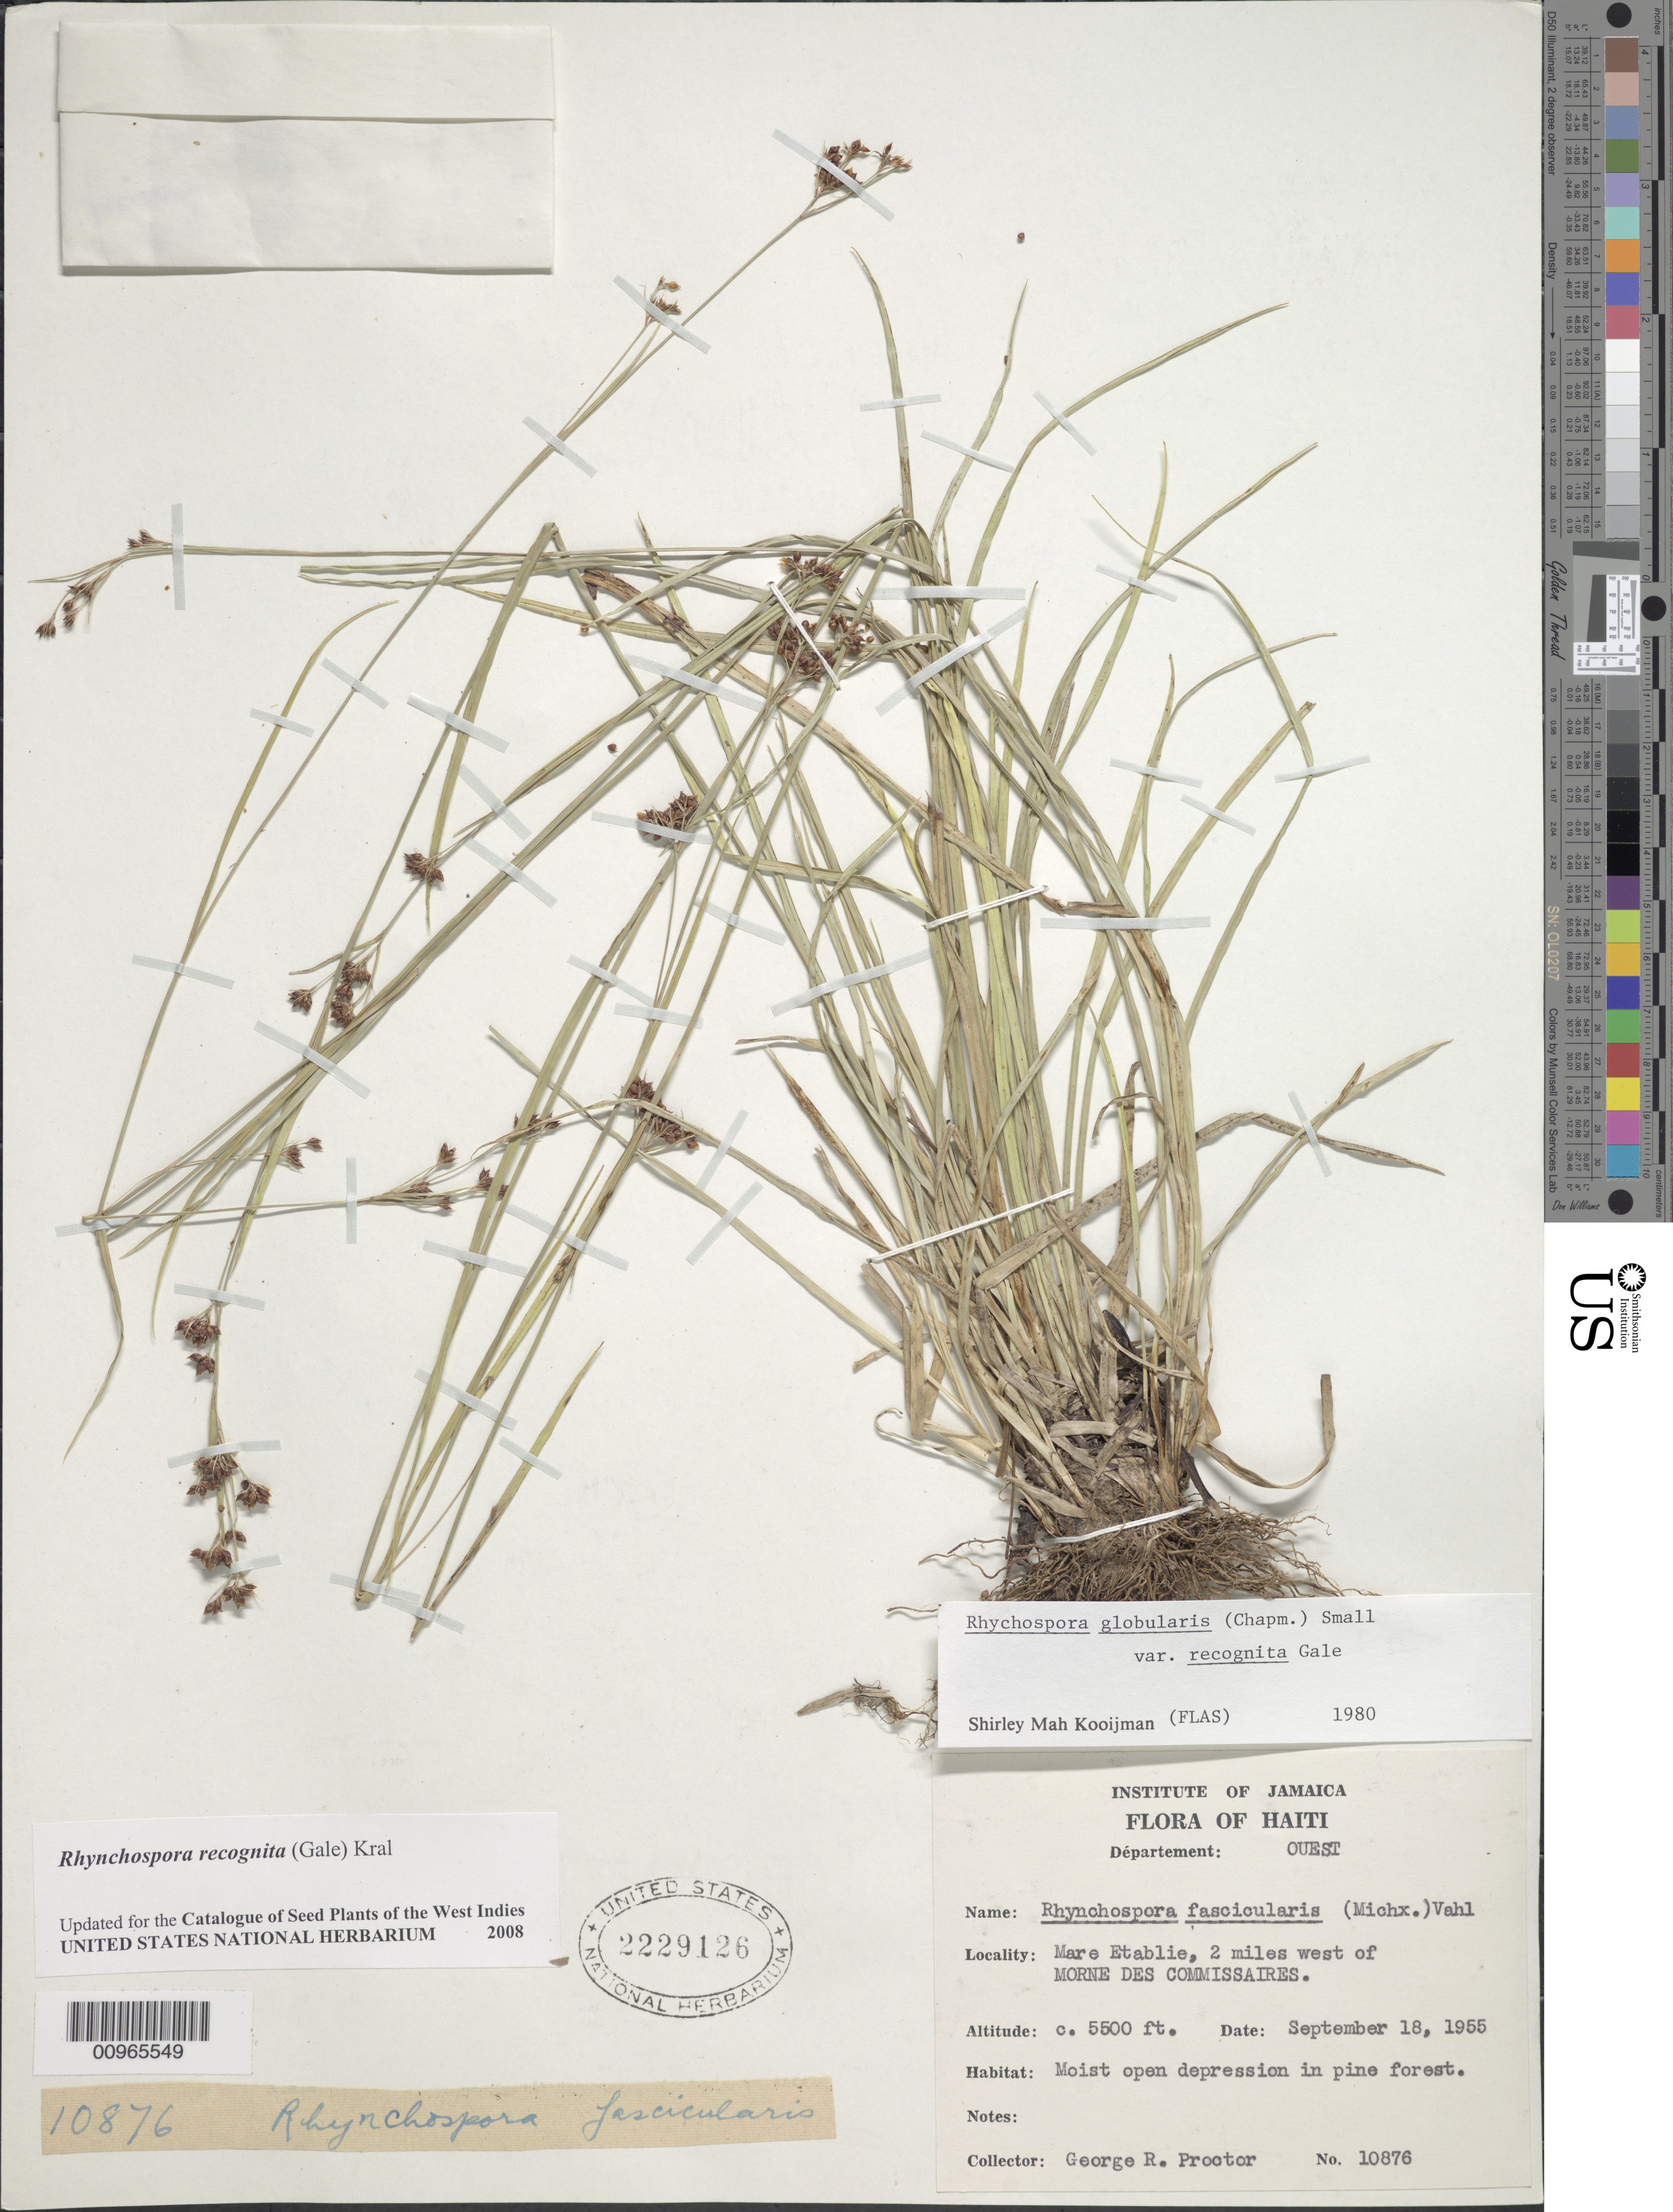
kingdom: Plantae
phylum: Tracheophyta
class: Liliopsida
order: Poales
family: Cyperaceae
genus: Rhynchospora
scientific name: Rhynchospora recognita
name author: (Gale) Kral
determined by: Strong, M. T., (US), Smithsonian Institution - National Museum of Natural History (UNITED STATES)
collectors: G. R. Proctor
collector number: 10876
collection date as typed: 18 Sep 1955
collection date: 1955-09-18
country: Haiti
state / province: Ouest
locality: Mare Etablie, 2 miles W of Morne de Commissaires, pine forest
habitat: Moist open depression in pine forest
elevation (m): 1676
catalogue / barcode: US 2229126